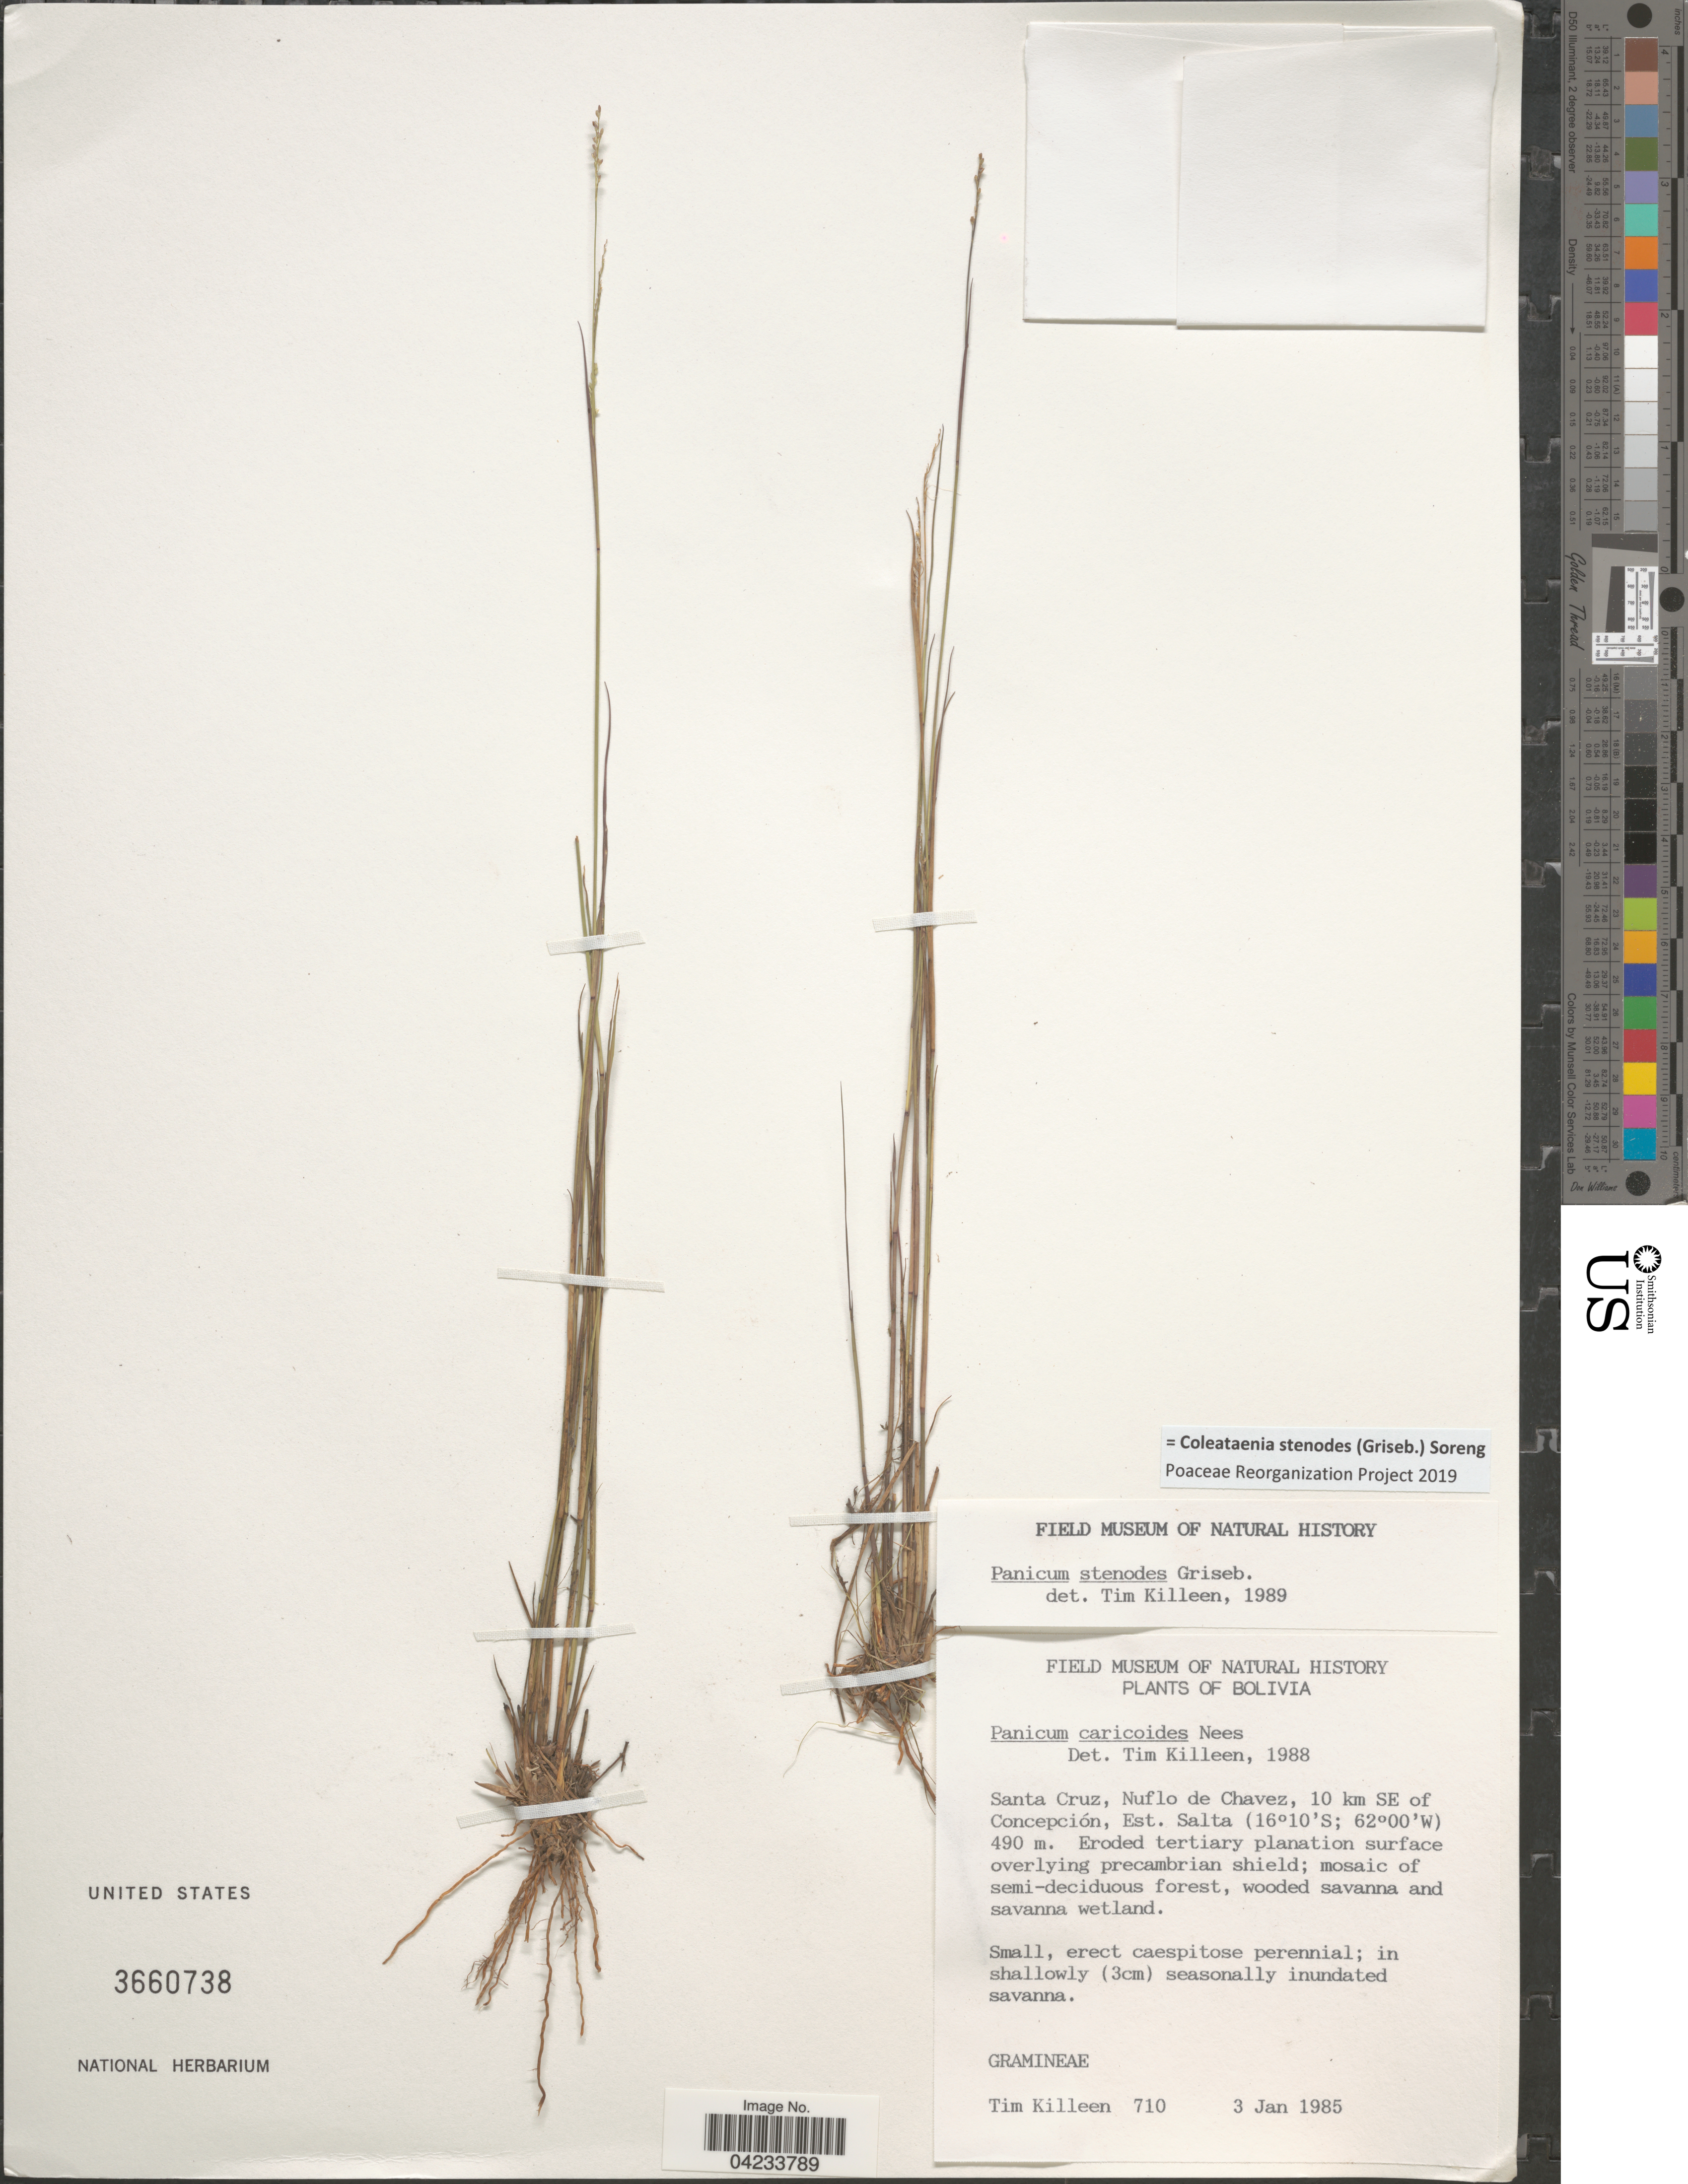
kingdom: Plantae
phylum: Tracheophyta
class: Liliopsida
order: Poales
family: Poaceae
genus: Coleataenia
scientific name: Coleataenia stenodes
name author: (Griseb.) Soreng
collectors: T. J. Killeen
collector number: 710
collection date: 1985-01-03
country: Bolivia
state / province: Santa Cruz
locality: Santa Cruz, Nuflo de Chavez, 10 km SE of Concepción, Est. Salta.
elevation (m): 490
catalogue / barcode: US 3660738